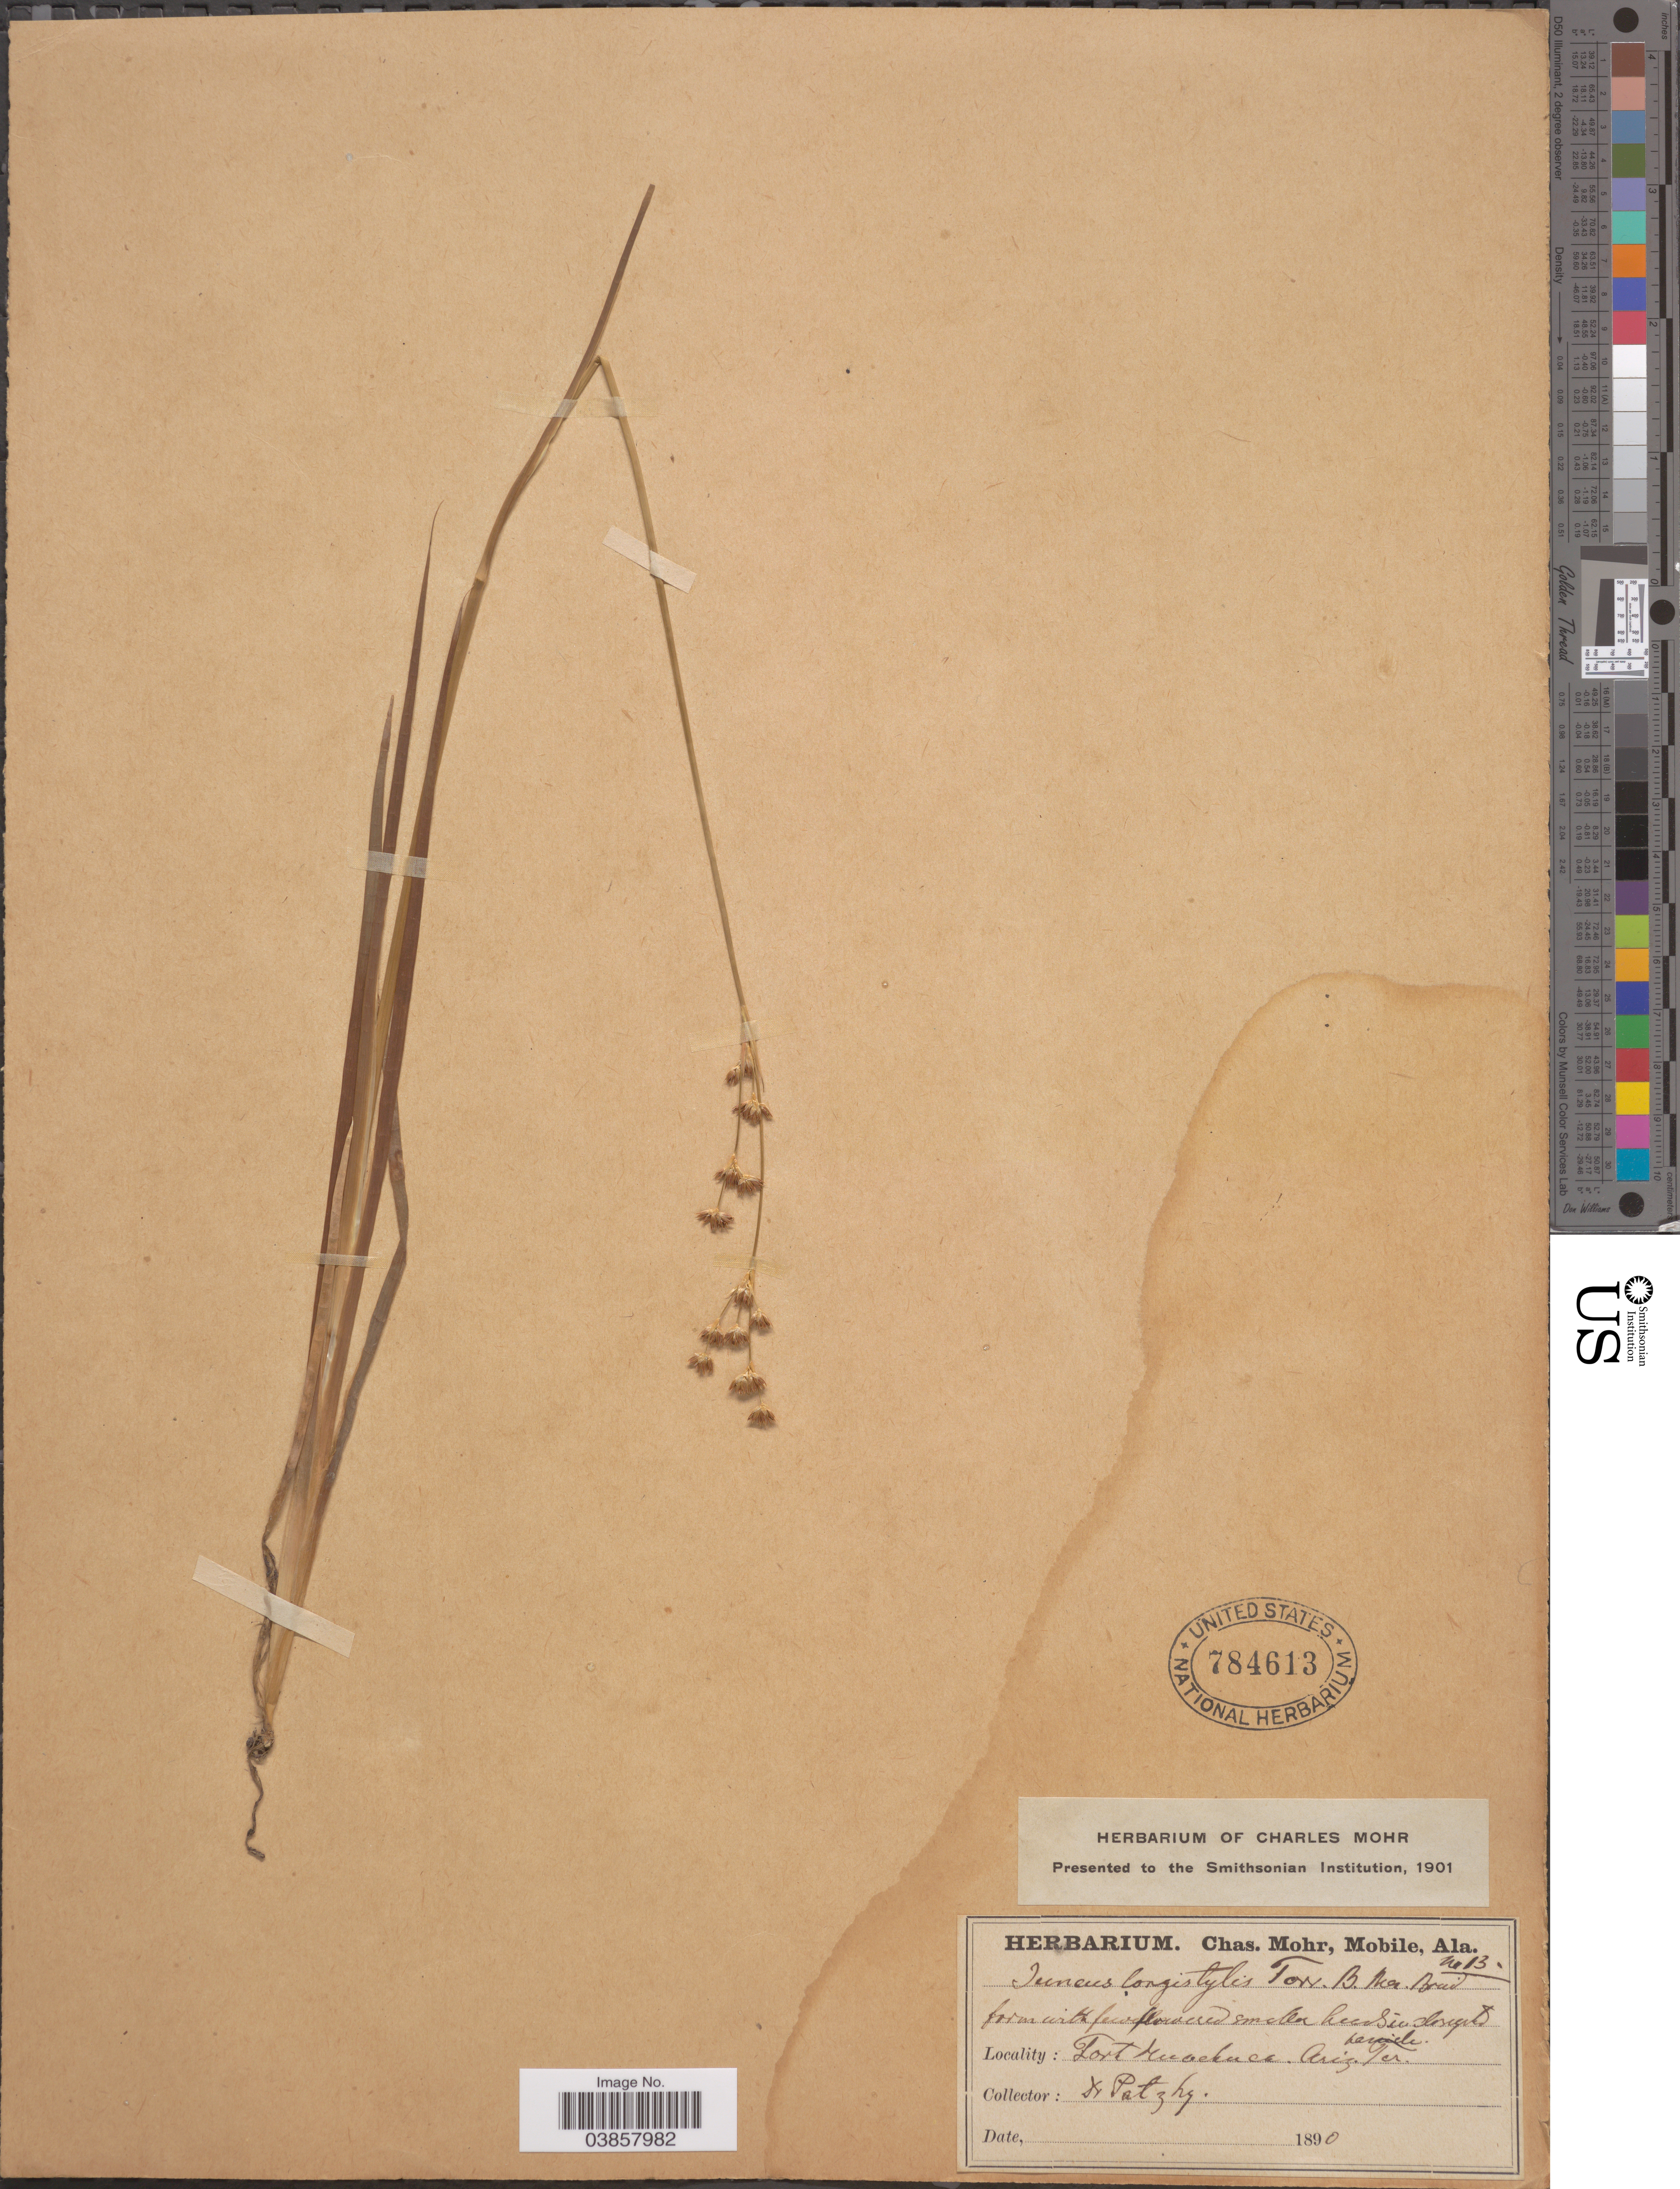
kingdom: Plantae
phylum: Tracheophyta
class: Liliopsida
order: Poales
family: Juncaceae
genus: Juncus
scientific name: Juncus texanus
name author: (Engelm.) Coville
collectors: -. Patzky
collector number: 13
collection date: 1890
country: United States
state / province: Arizona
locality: Fort Huachuca. Ariz. Ter.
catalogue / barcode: US 784613